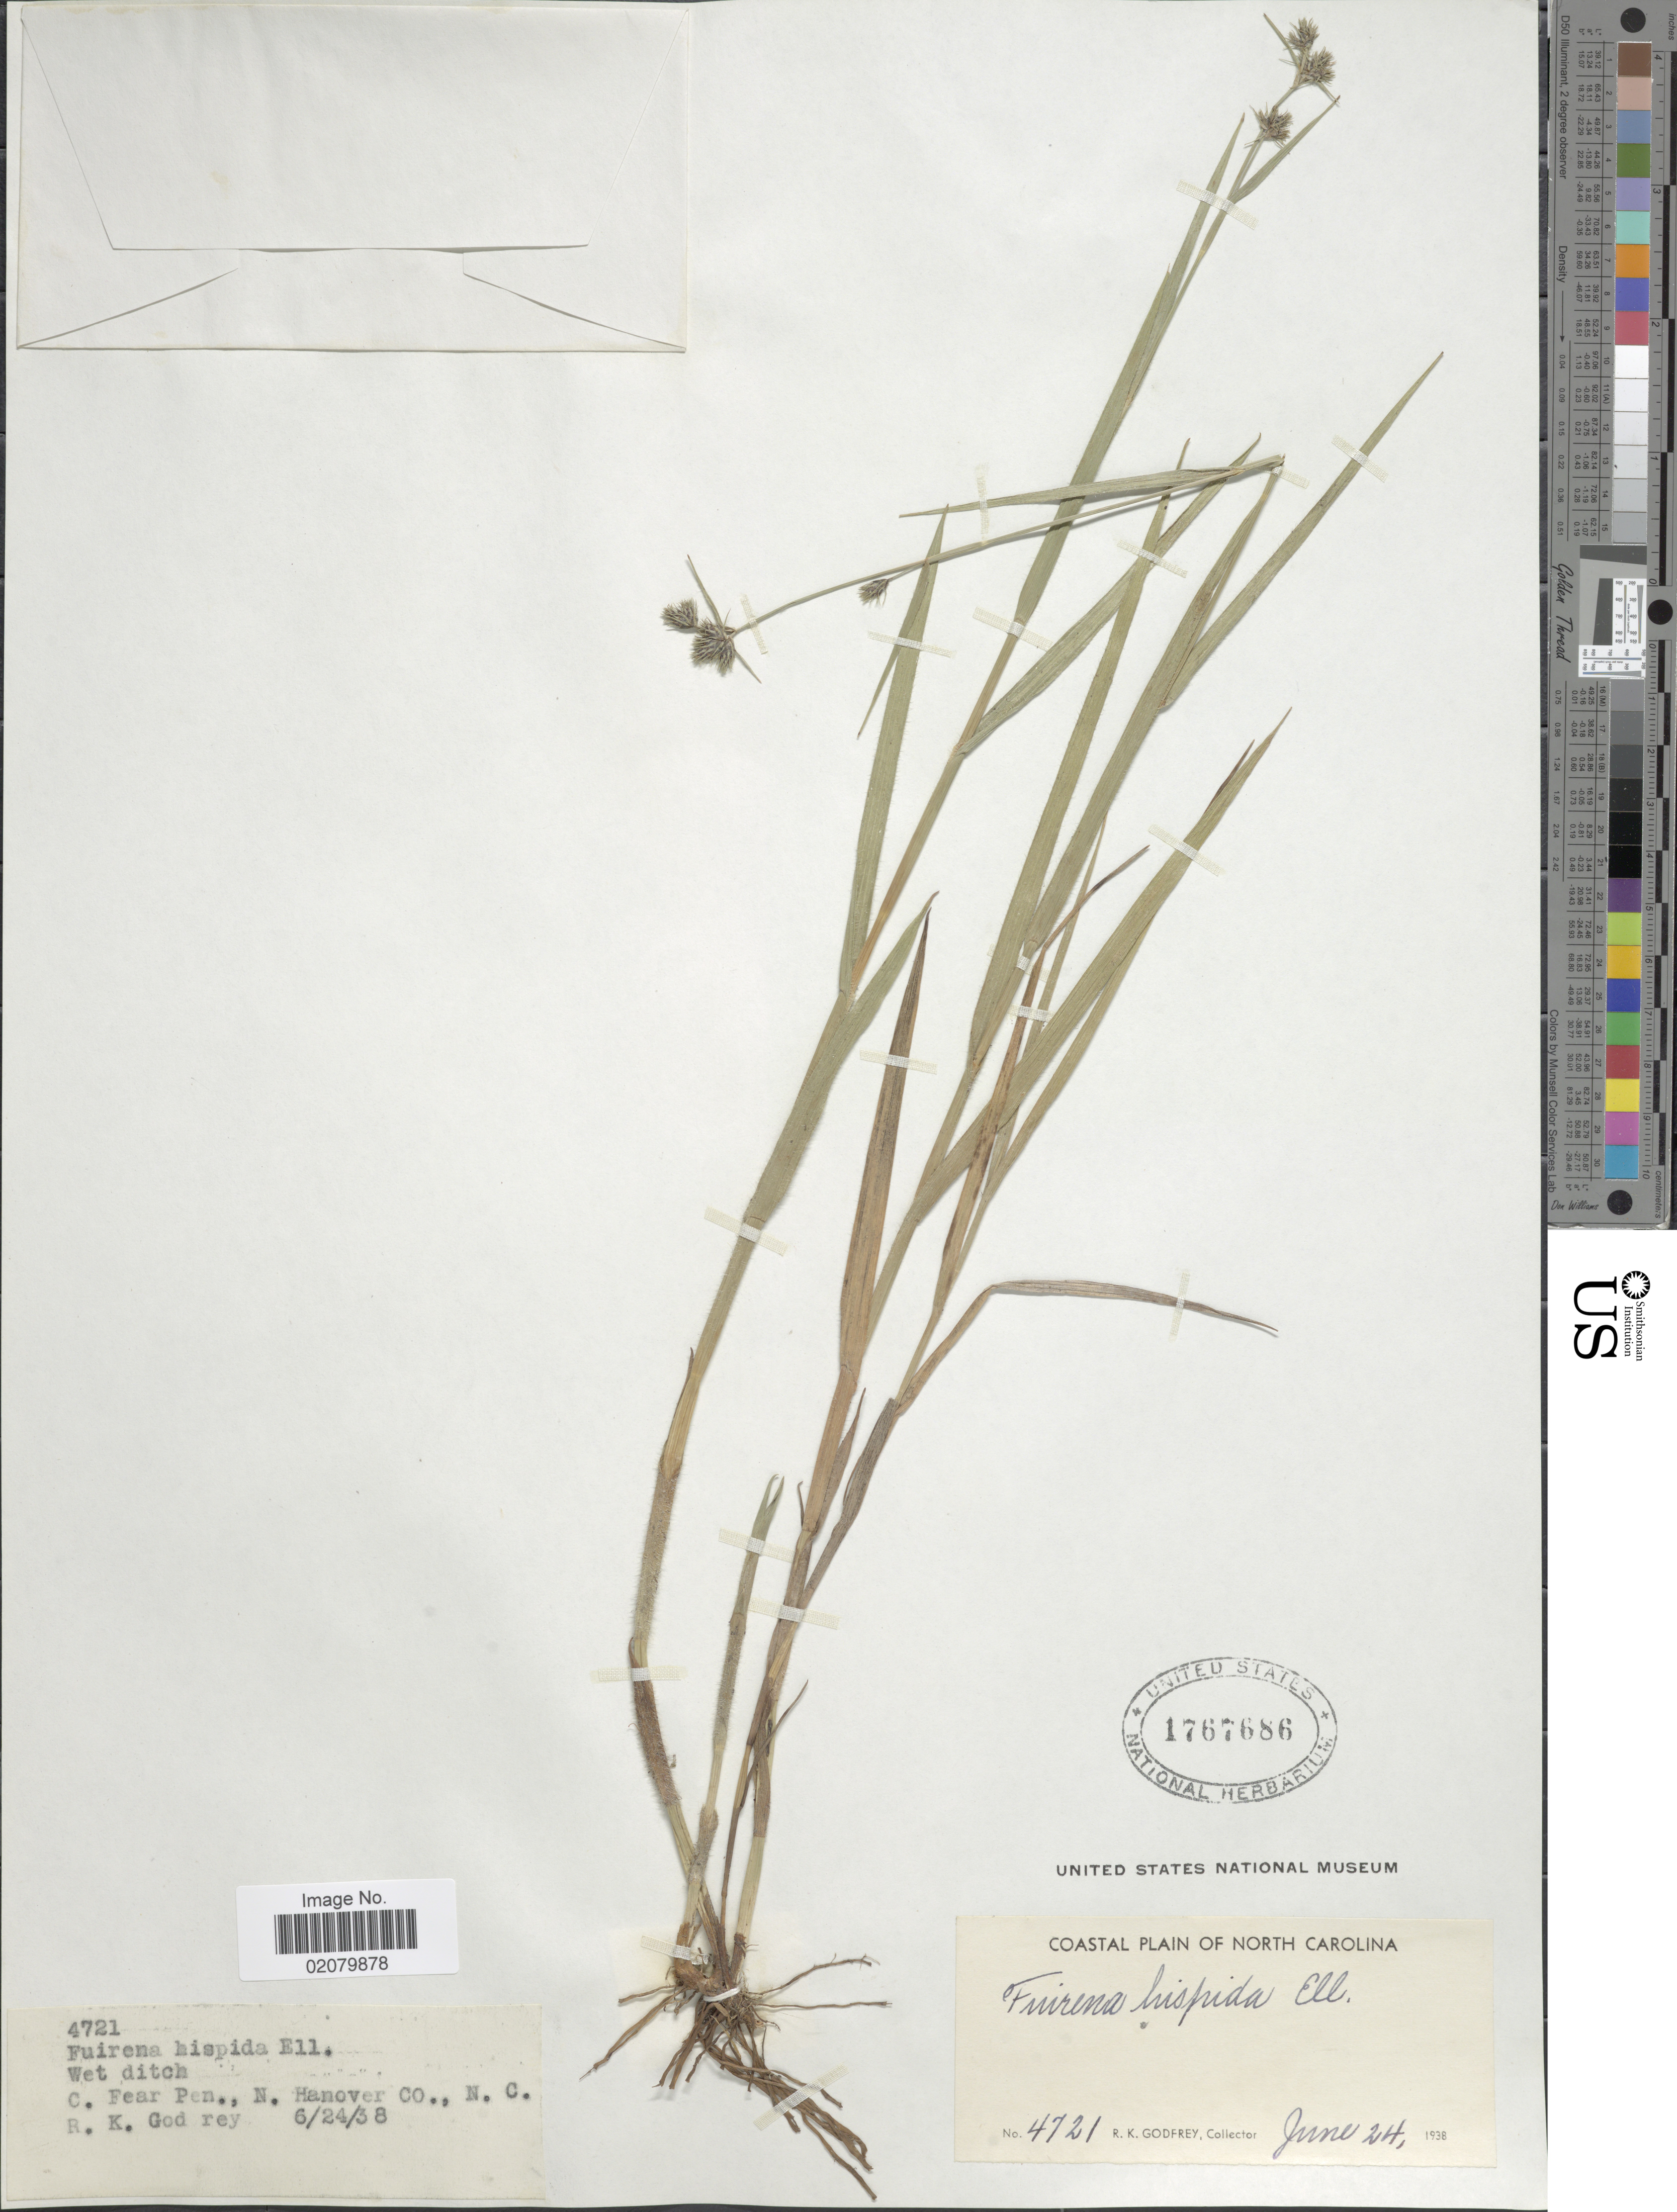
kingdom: Plantae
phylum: Tracheophyta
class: Liliopsida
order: Poales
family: Cyperaceae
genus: Fuirena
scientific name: Fuirena squarrosa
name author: Michx.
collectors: R. K. Godfrey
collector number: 4721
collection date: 1938-06-24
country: United States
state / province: North Carolina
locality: C. Fear Pen., N. Hanover Co.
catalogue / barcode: US 1767686